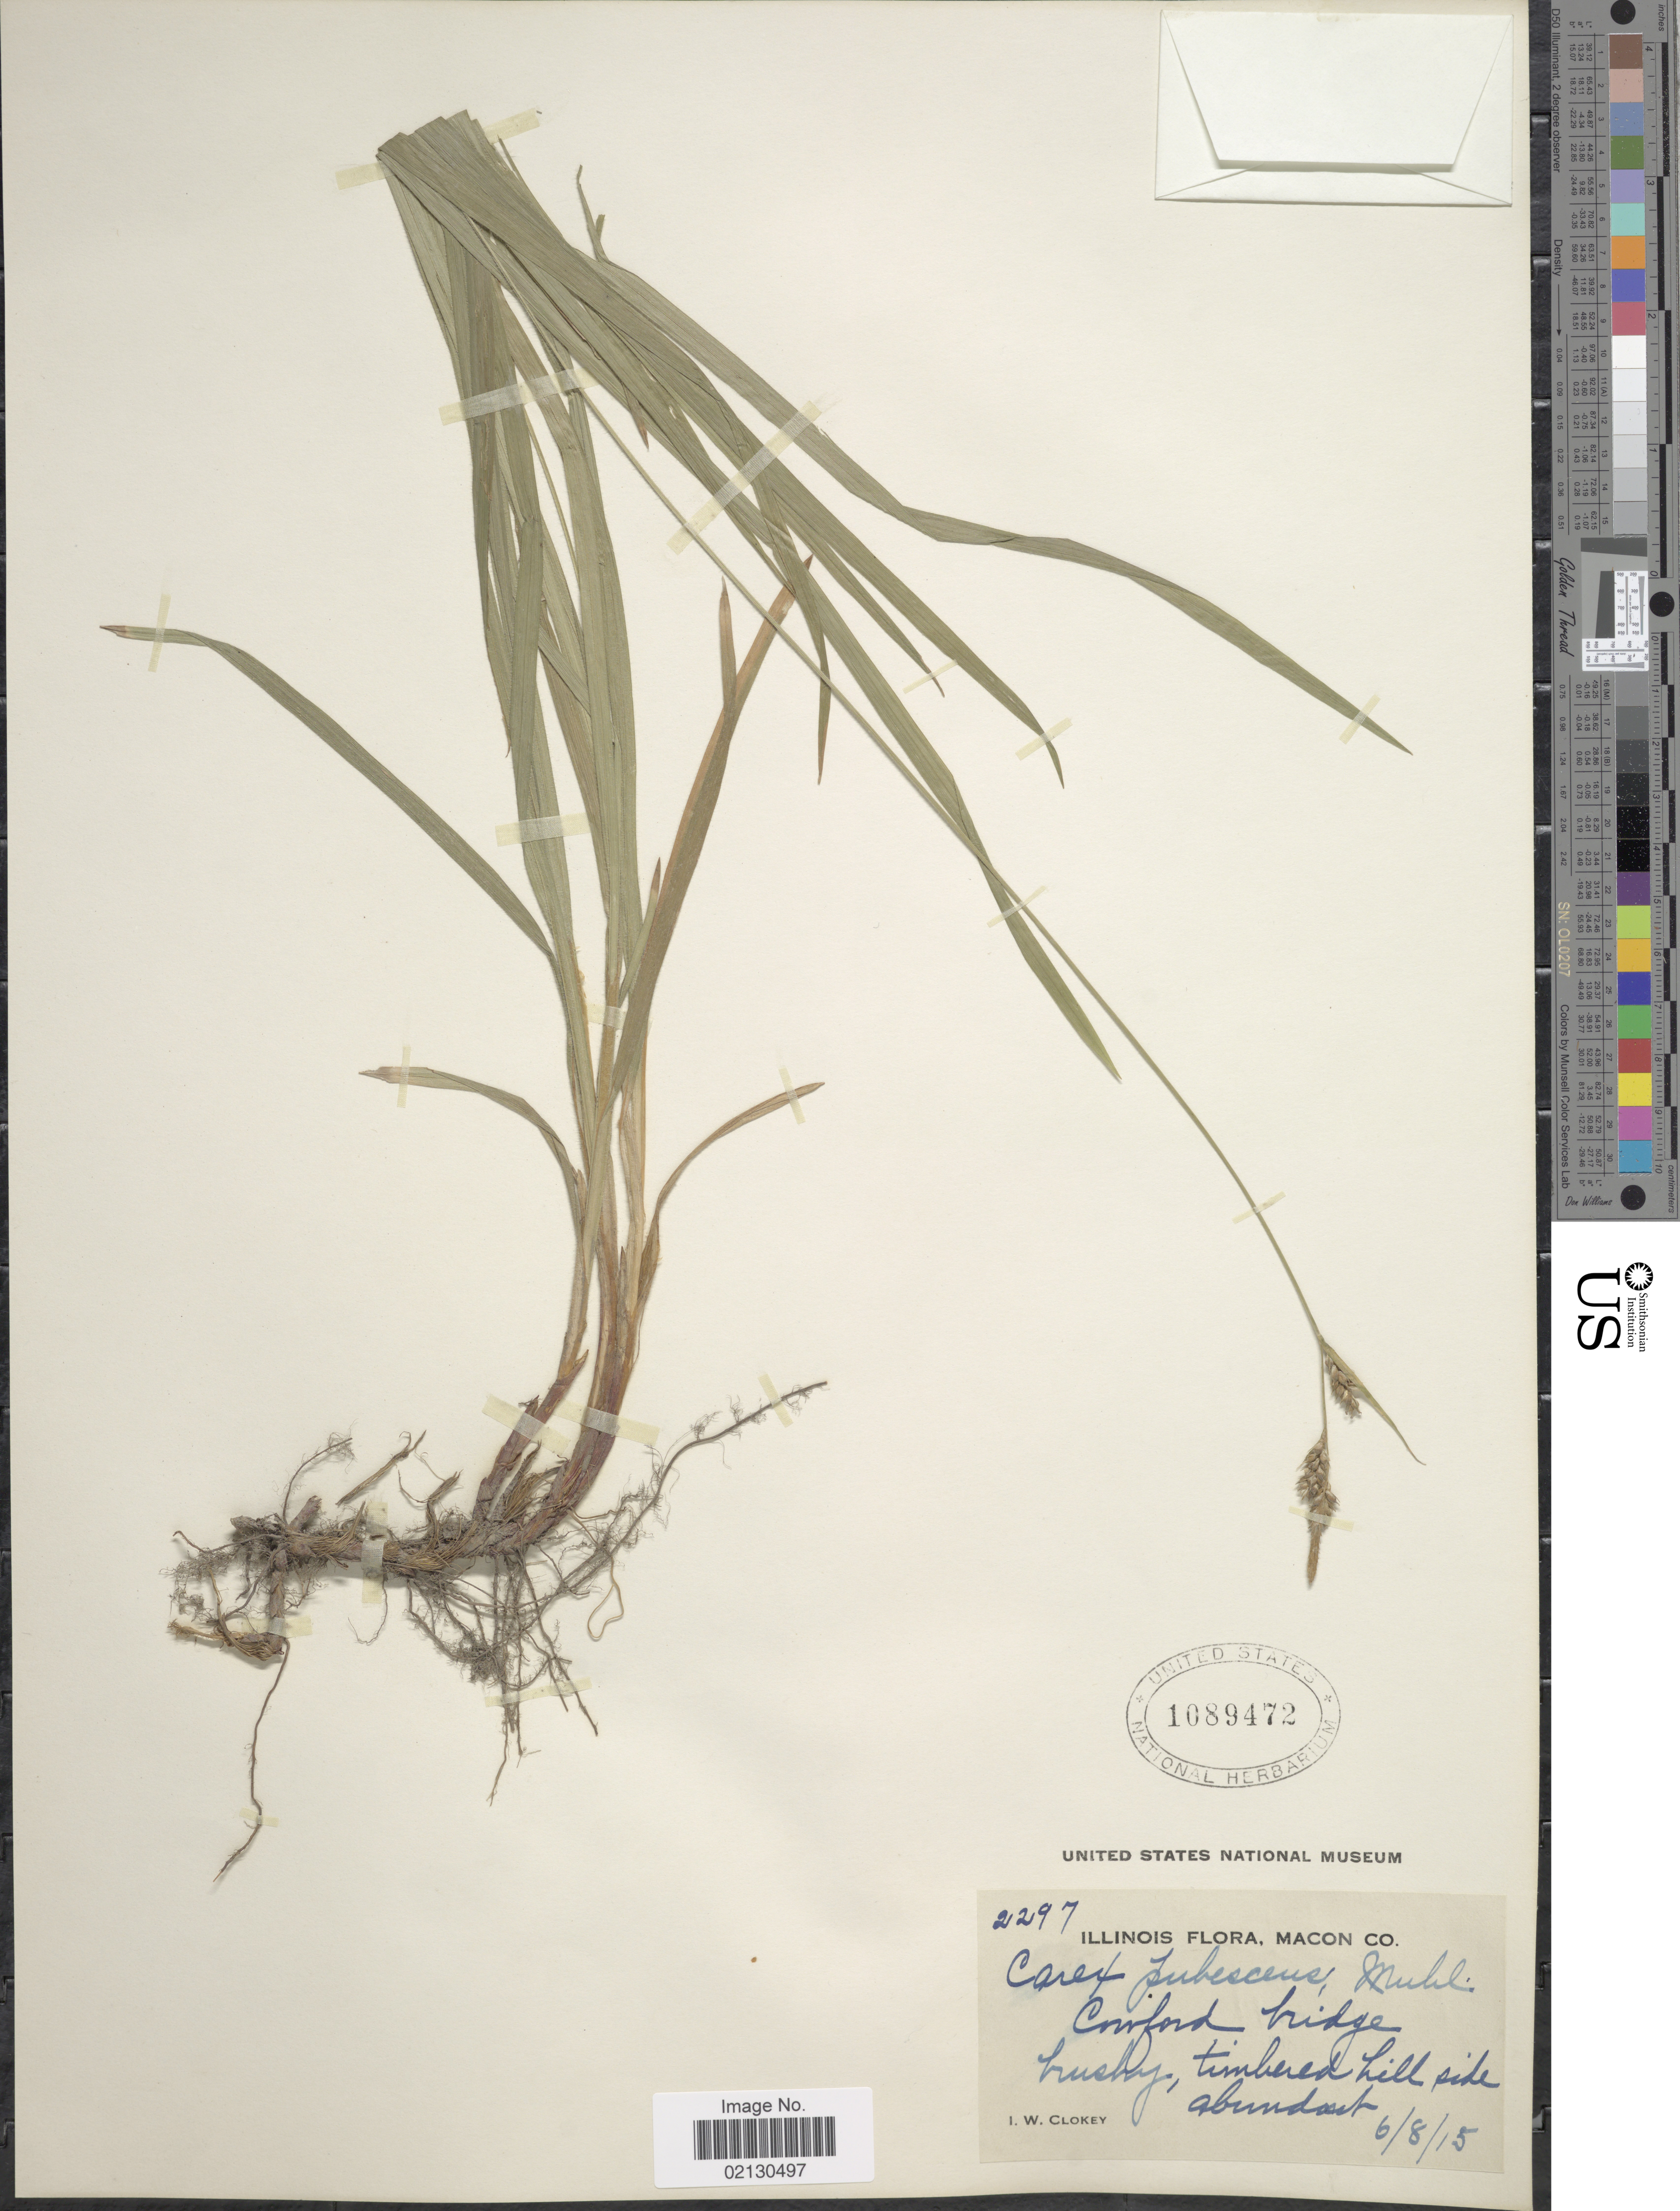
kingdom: Plantae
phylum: Tracheophyta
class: Liliopsida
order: Poales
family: Cyperaceae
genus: Carex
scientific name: Carex hirtifolia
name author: Mack.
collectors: I. W. Clokey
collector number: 2297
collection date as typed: Transcribed d/m/y: 8/6/15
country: United States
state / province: Illinois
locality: Macon Co. Cowford bridge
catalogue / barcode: US 1089472